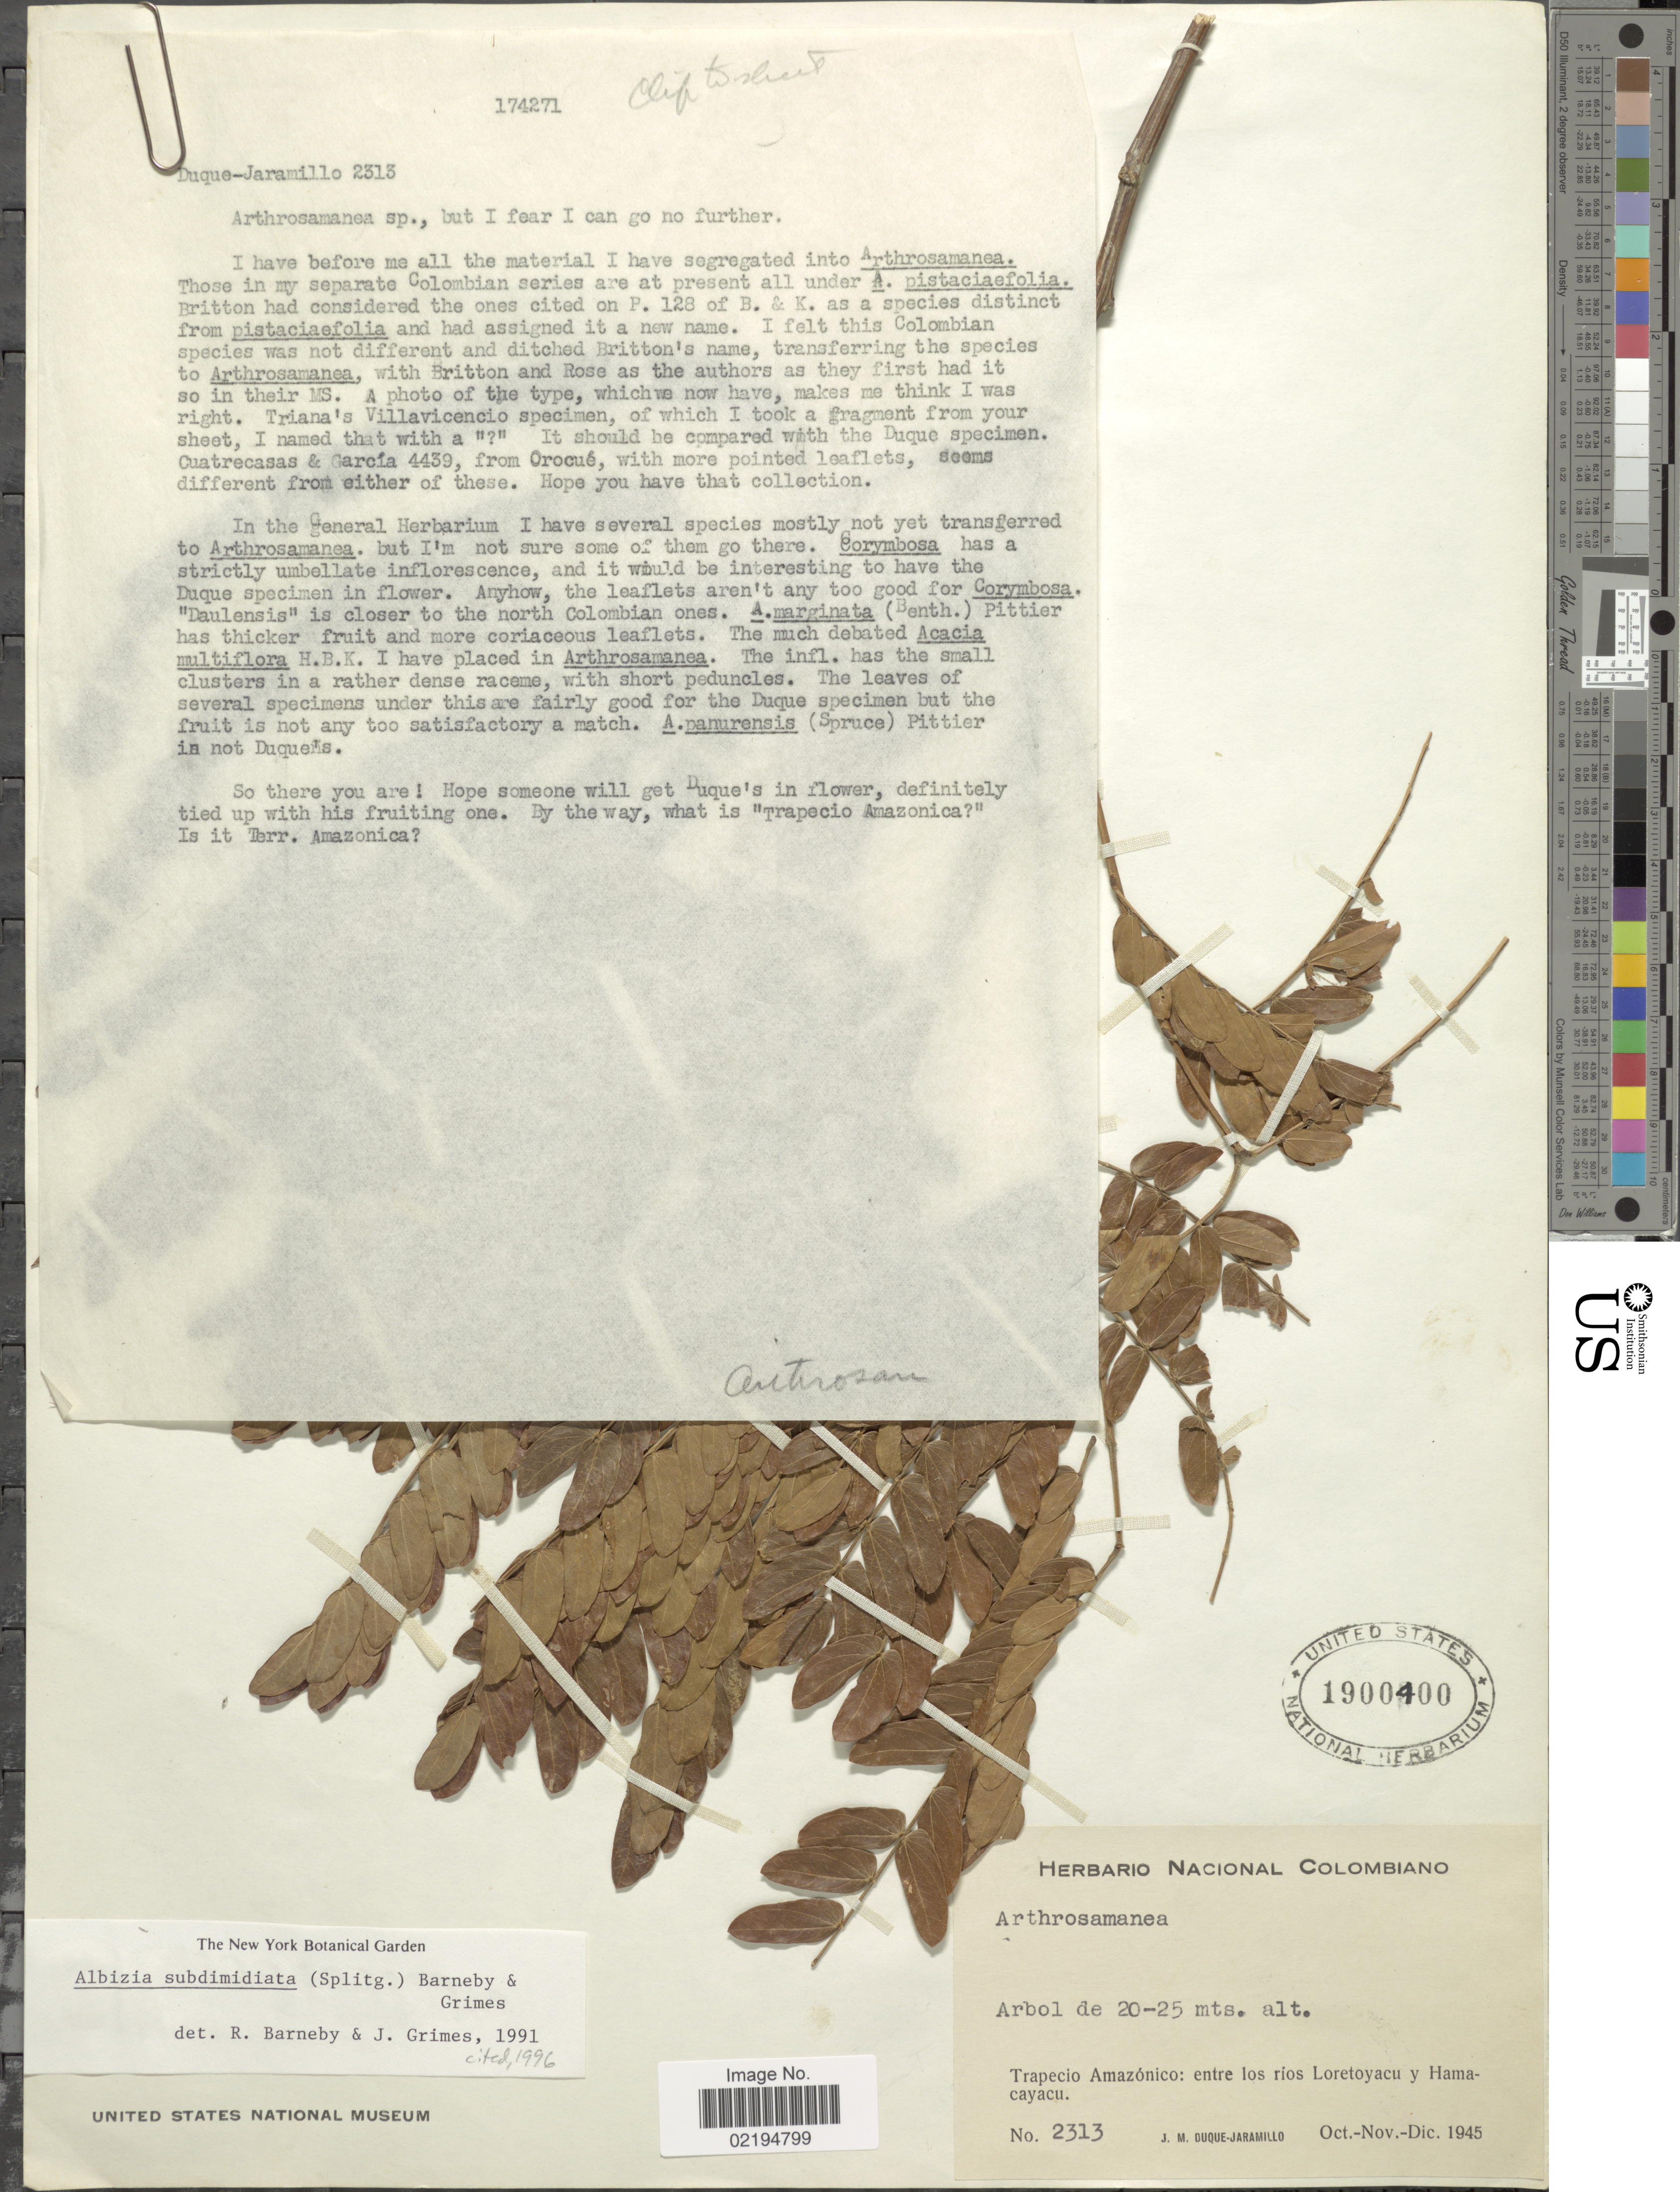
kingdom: Plantae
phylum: Tracheophyta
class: Magnoliopsida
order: Fabales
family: Fabaceae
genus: Pseudalbizzia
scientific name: Pseudalbizzia subdimidiata var. subdimidiata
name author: (Splitg.) Koenen & Duno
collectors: J. M. Duque Jaramillo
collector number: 2313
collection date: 1945-10/1945-12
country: Colombia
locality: Trapecio Amazonico: entre los rio Loretoyacu y Hamacayacu.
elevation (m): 20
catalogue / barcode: US 1900400